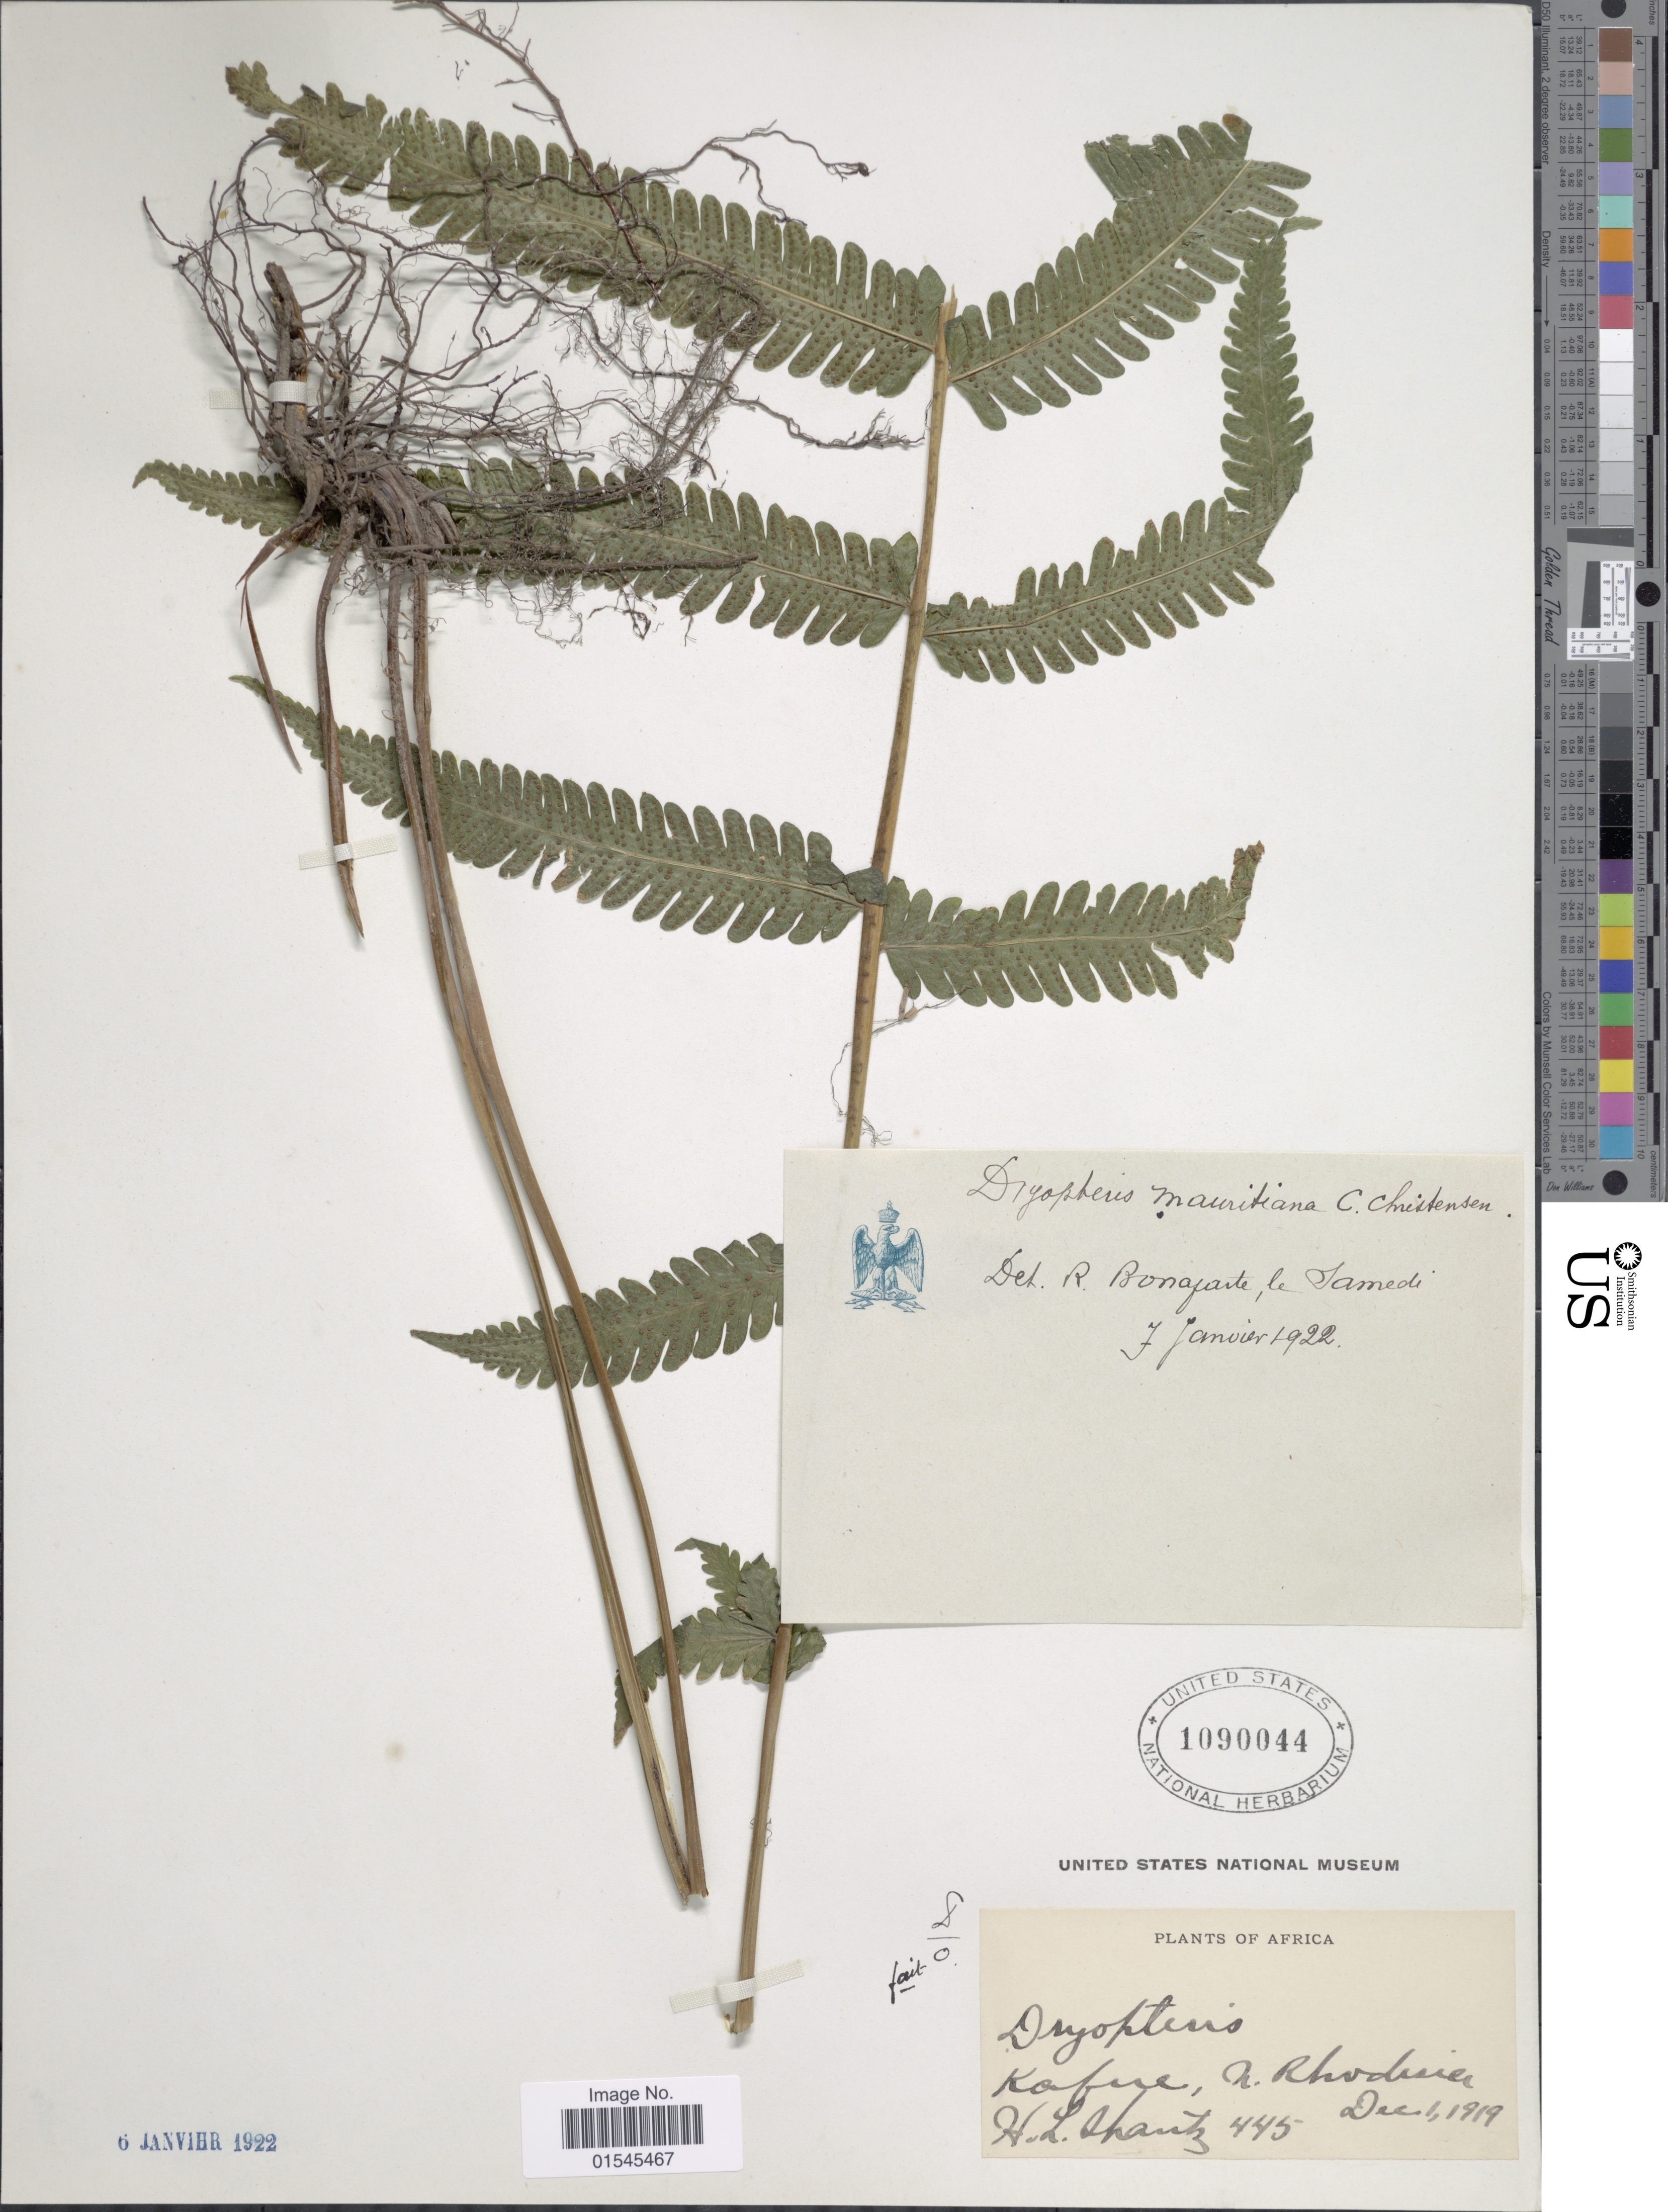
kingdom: Plantae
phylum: Tracheophyta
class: Polypodiopsida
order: Polypodiales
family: Thelypteridaceae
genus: Sphaerostephanos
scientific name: Sphaerostephanos elatus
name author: (Bojer) Holttum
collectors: H. Shantz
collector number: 445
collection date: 1919-12-01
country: Zambia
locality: Kafere. N. Rhodesia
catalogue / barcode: US 1090044